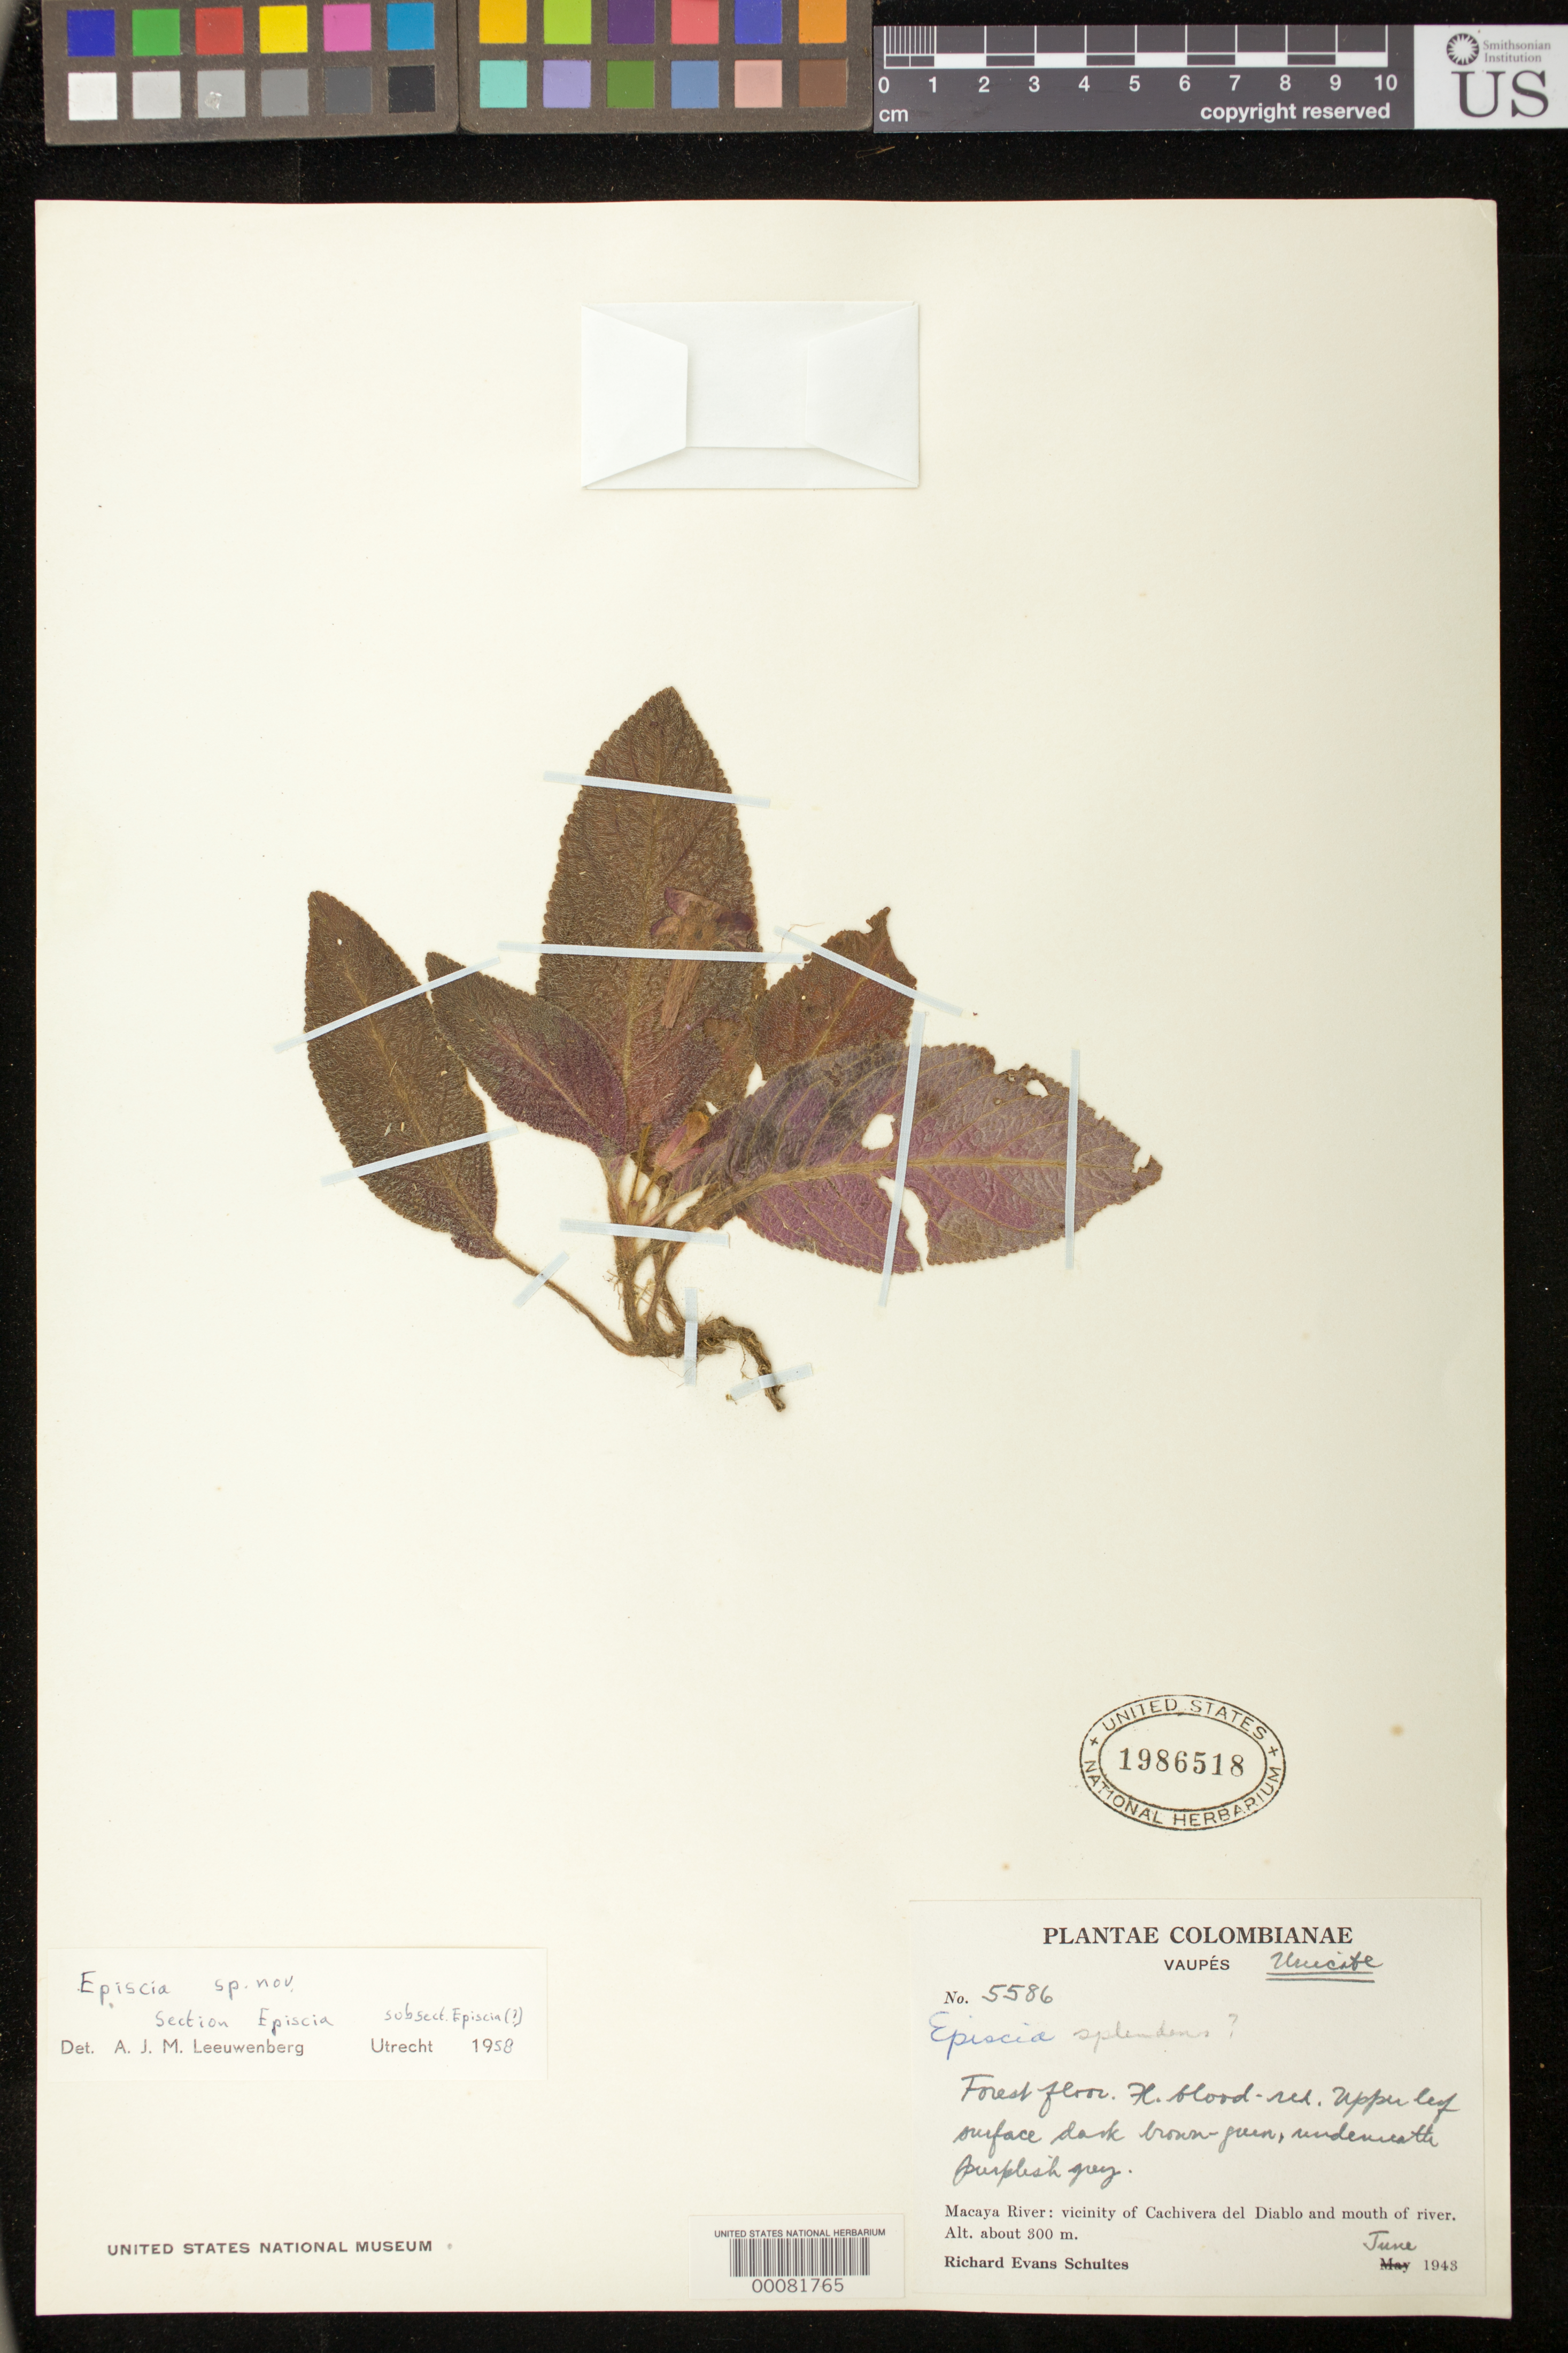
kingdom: Plantae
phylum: Tracheophyta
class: Magnoliopsida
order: Lamiales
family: Gesneriaceae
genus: Episcia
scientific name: Episcia sp.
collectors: R. E. Schultes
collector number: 5586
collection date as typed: Jun 1943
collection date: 1943-06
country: Colombia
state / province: Vaupés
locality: Macaya River, vicinity of Cachivera del Diablo and mouth of river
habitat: Forest floor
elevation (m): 300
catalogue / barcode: US 1986518